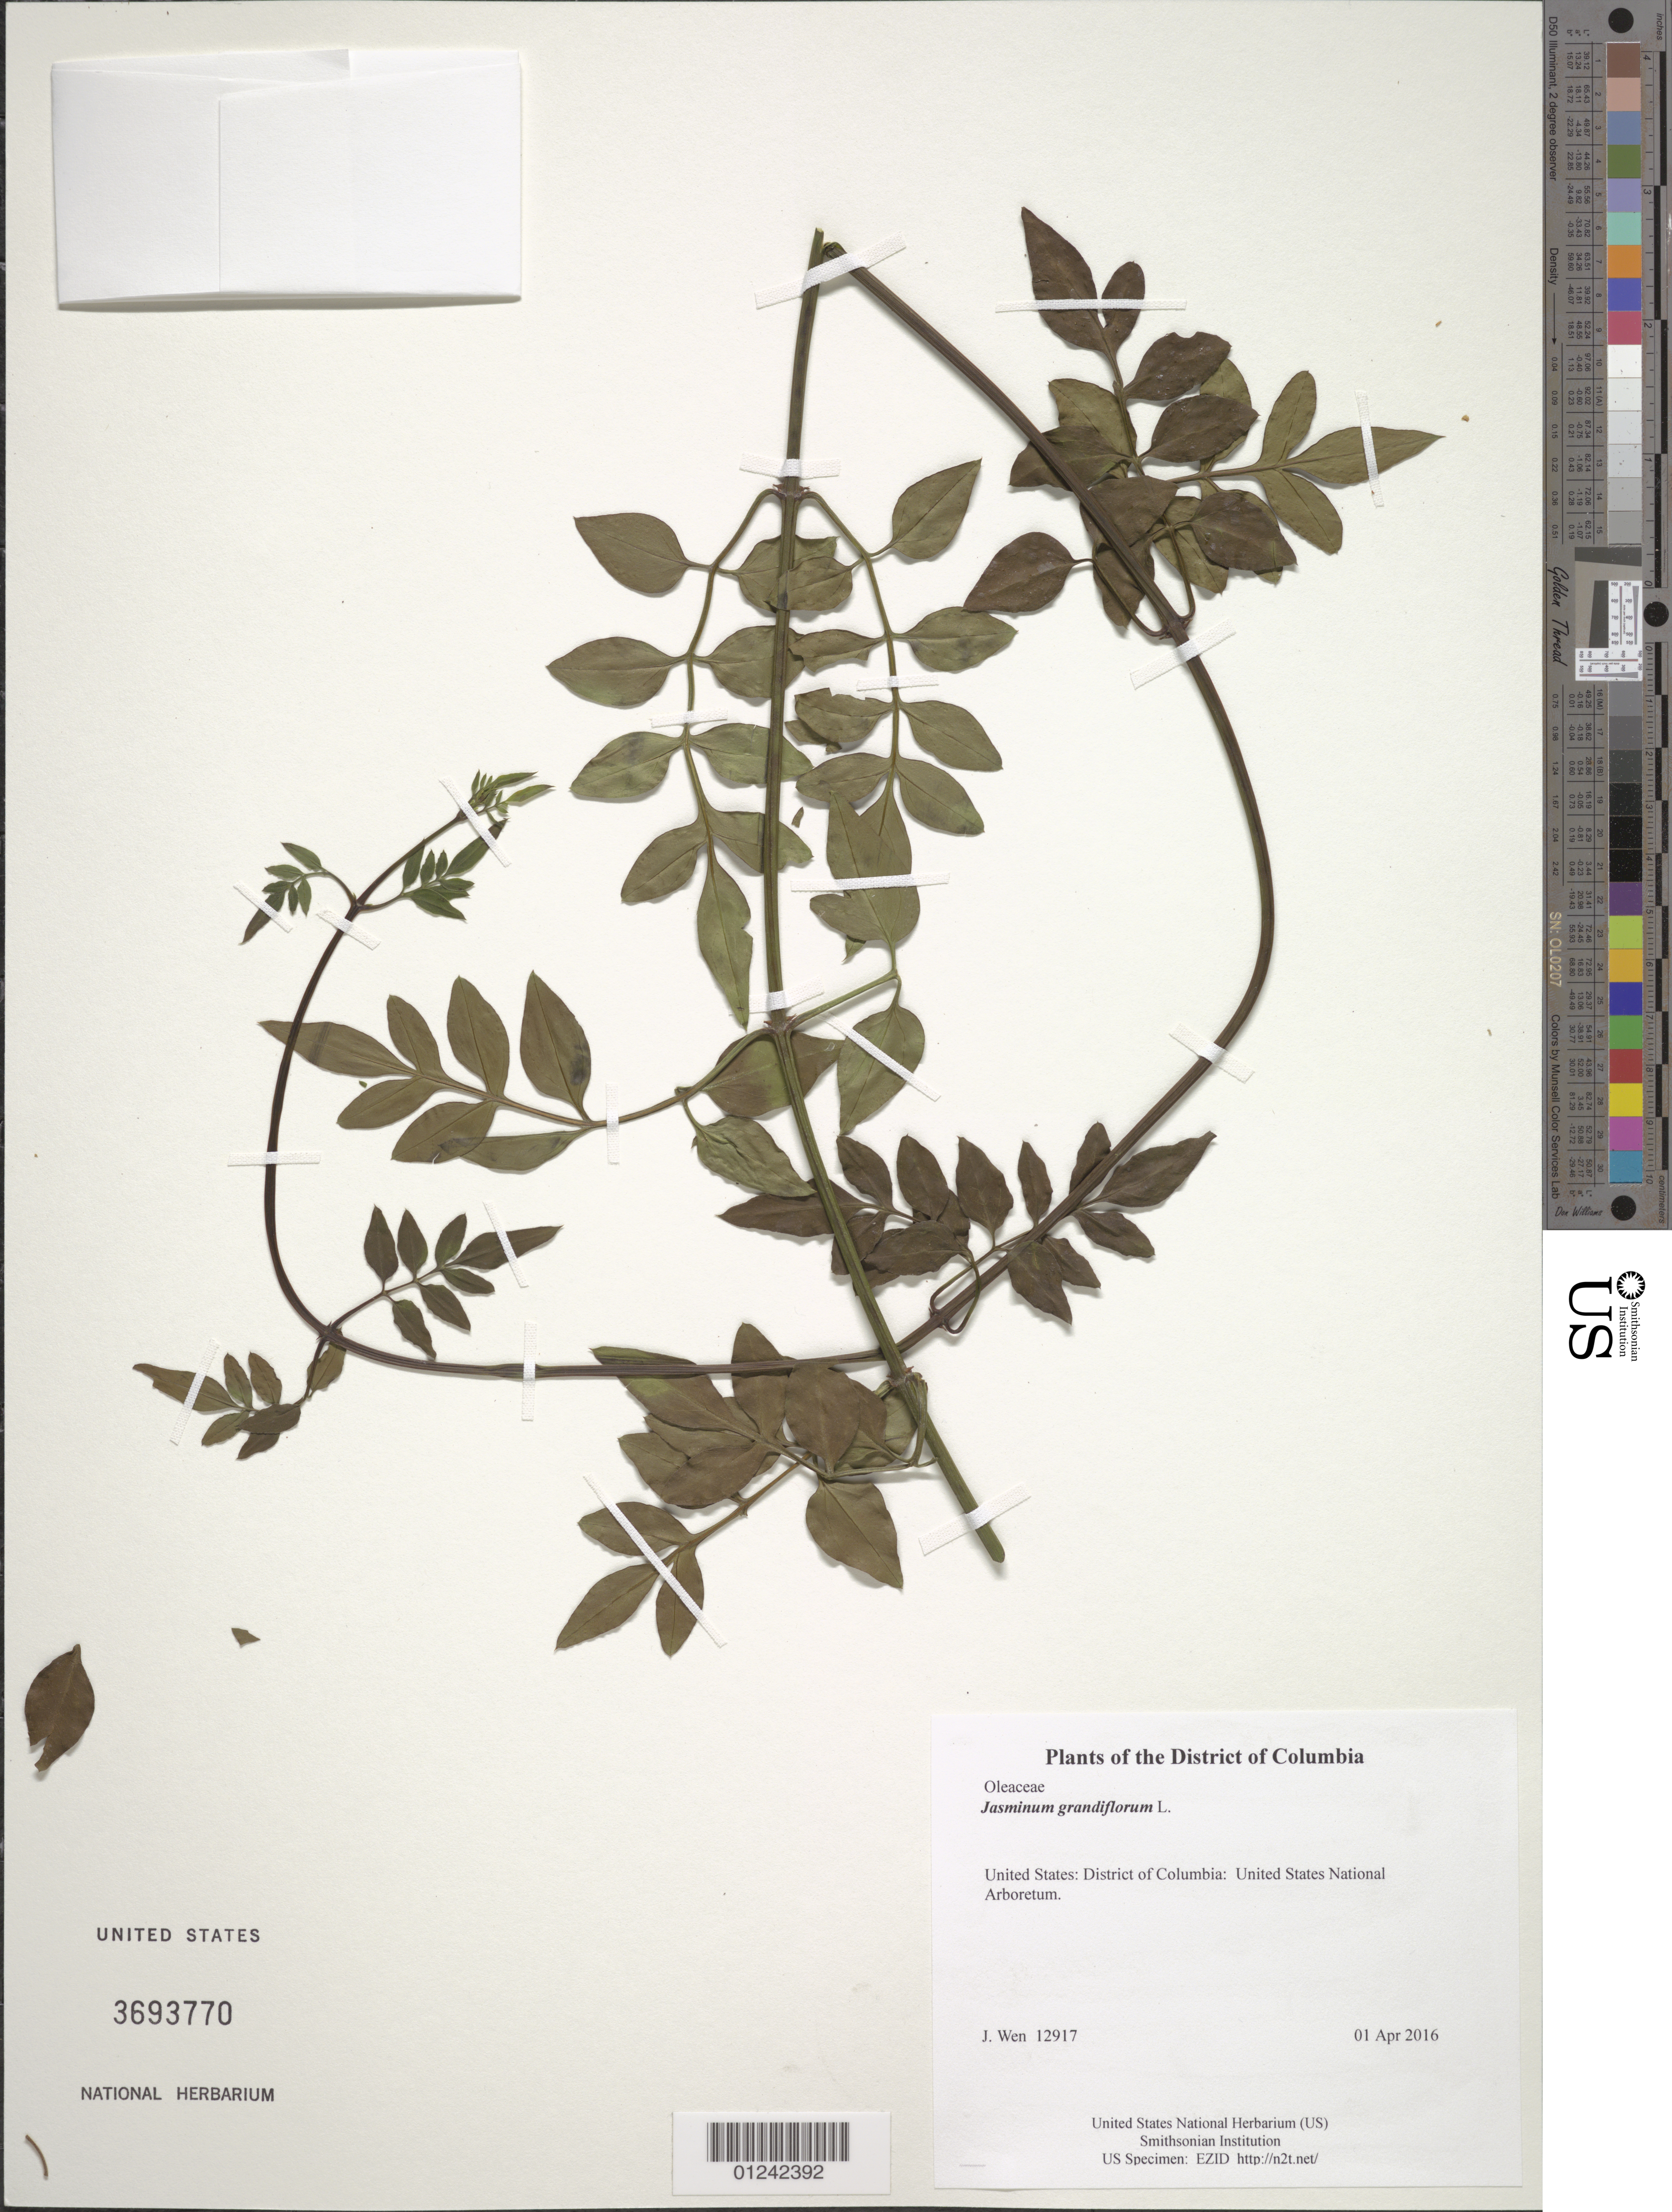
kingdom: Plantae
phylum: Tracheophyta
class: Magnoliopsida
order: Lamiales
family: Oleaceae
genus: Jasminum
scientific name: Jasminum grandiflorum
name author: L.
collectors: J. Wen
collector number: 12917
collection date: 2016-04-01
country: United States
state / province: District of Columbia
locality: United States National Arboretum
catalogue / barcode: US 3693770